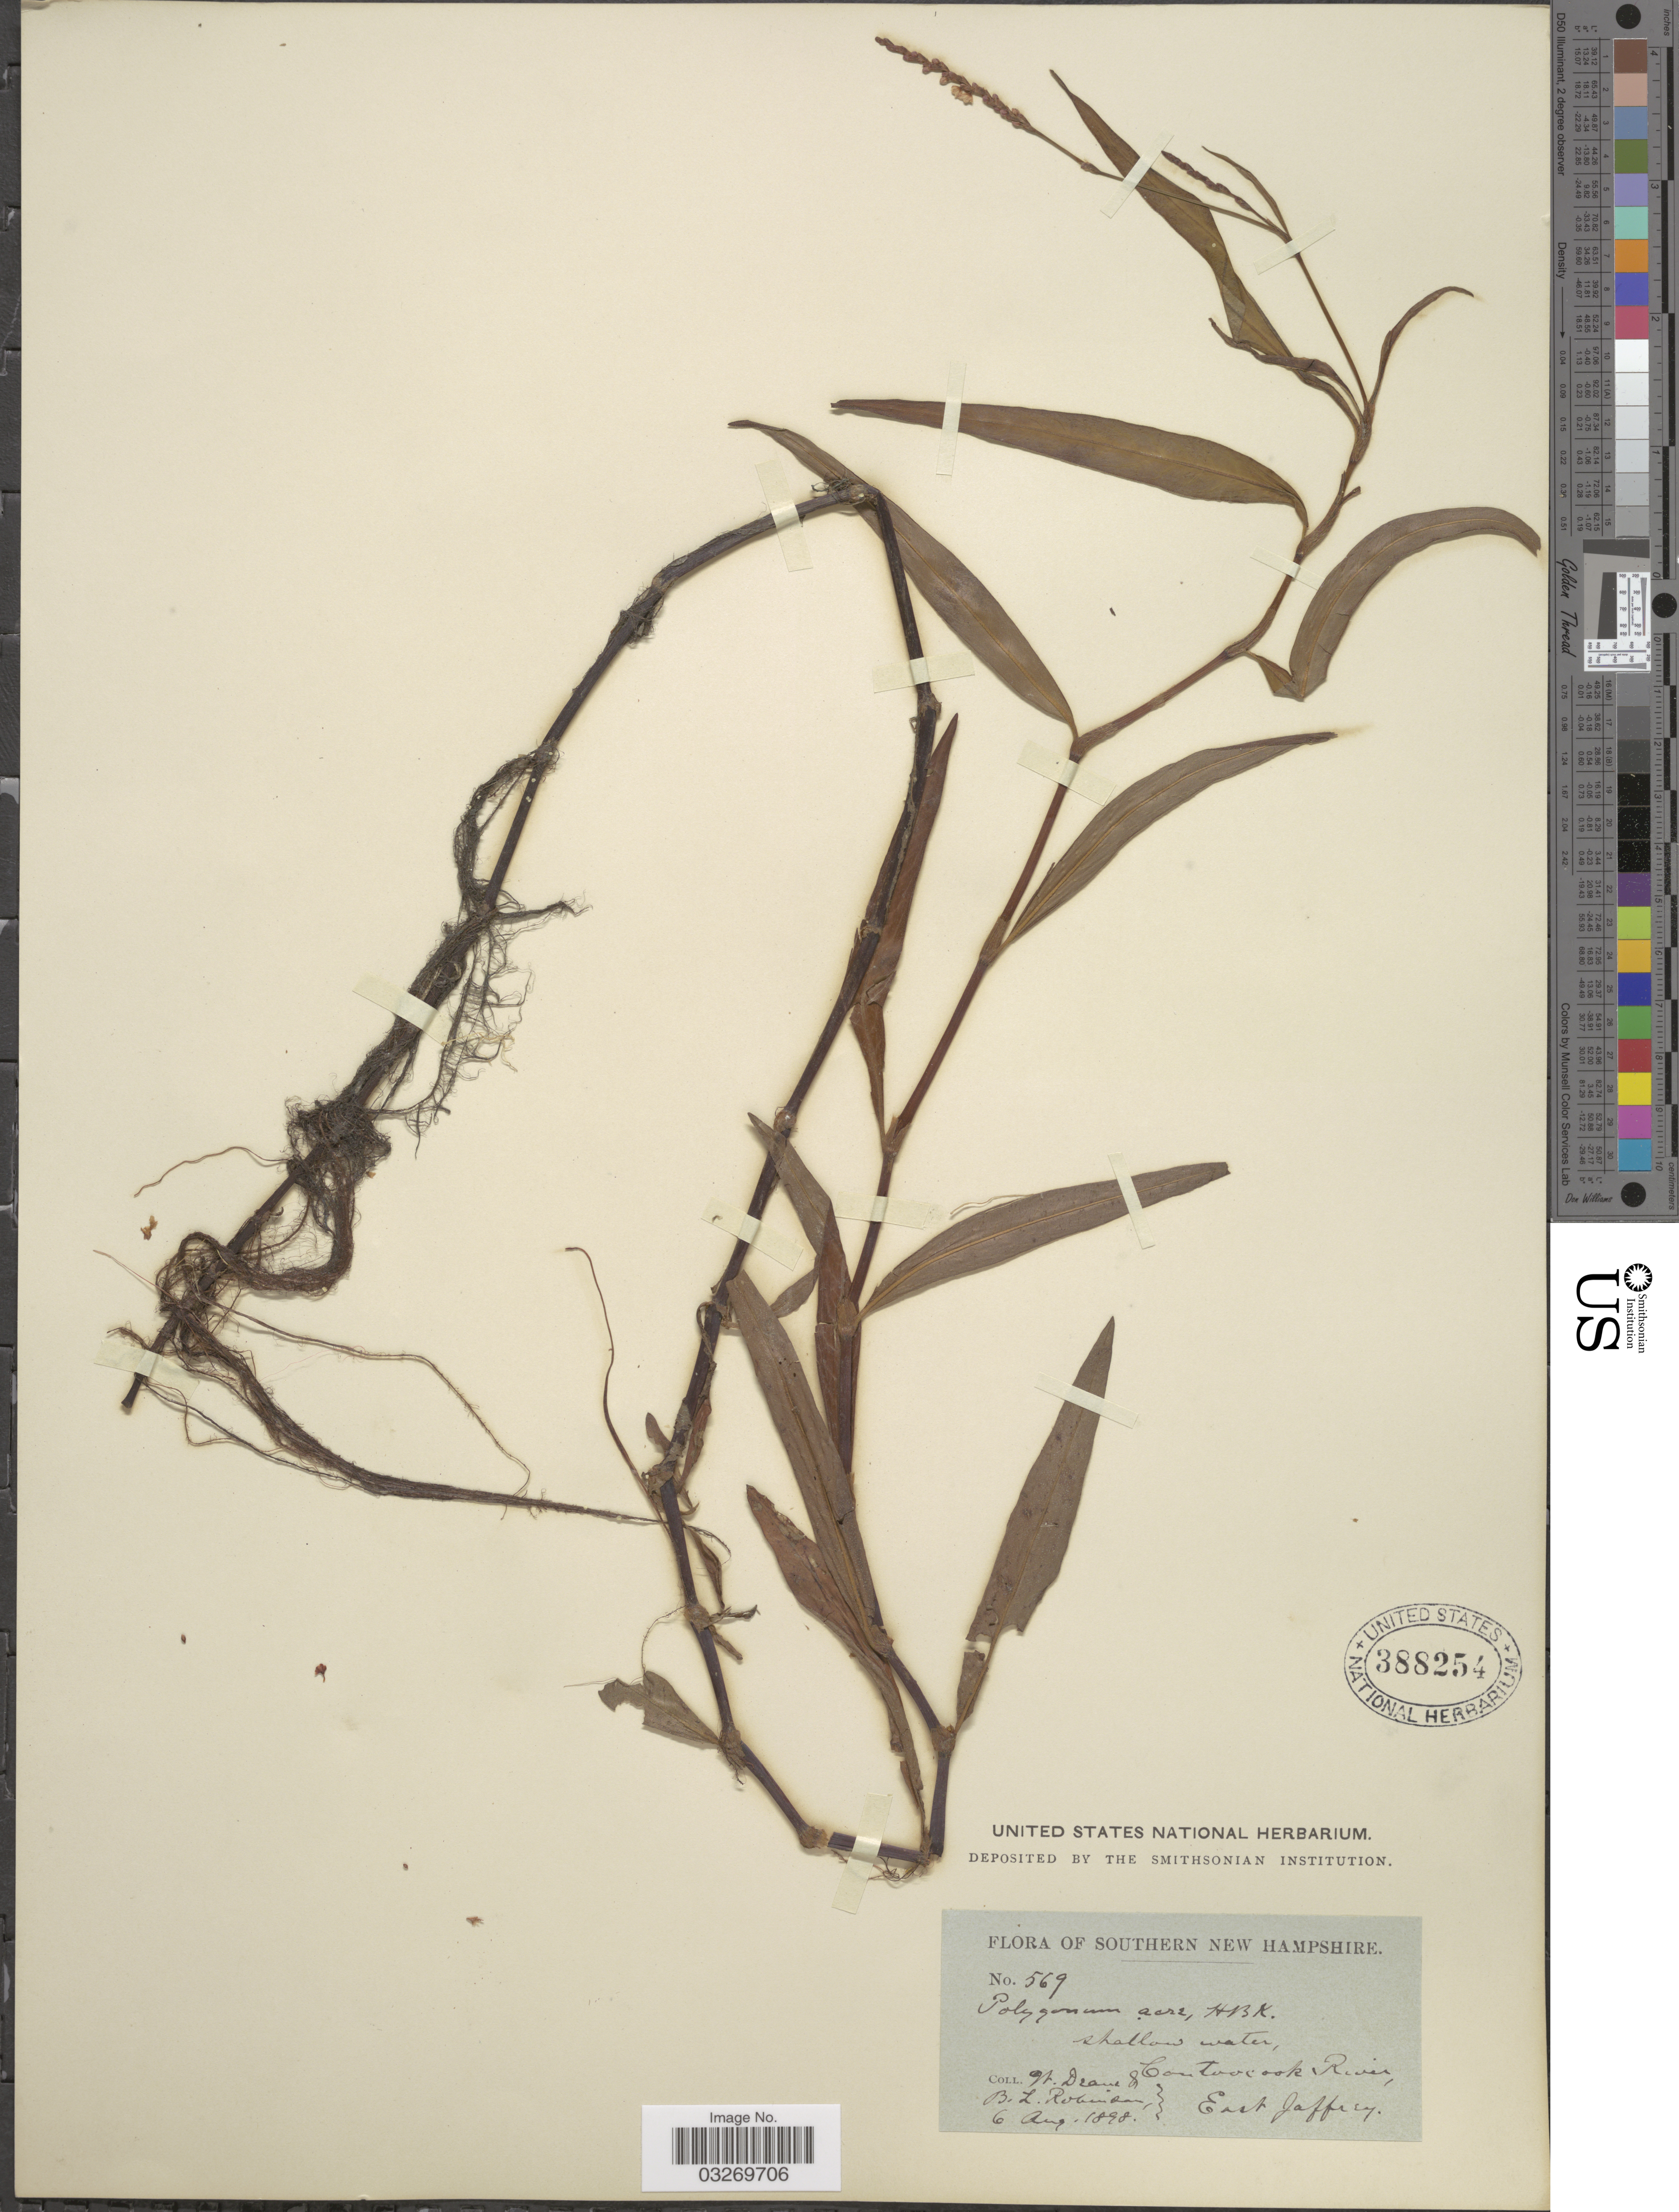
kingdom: Plantae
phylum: Tracheophyta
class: Magnoliopsida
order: Caryophyllales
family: Polygonaceae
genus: Persicaria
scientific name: Persicaria hydropiperoides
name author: (Michx.) Small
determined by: Atha, D. E.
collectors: W. Deane & B. L. Robinson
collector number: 569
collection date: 1898-08-06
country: United States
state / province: New Hampshire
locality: Southern New Hampshire. Shallow water, Contoocook River. East Jaffrey.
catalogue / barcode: US 388254